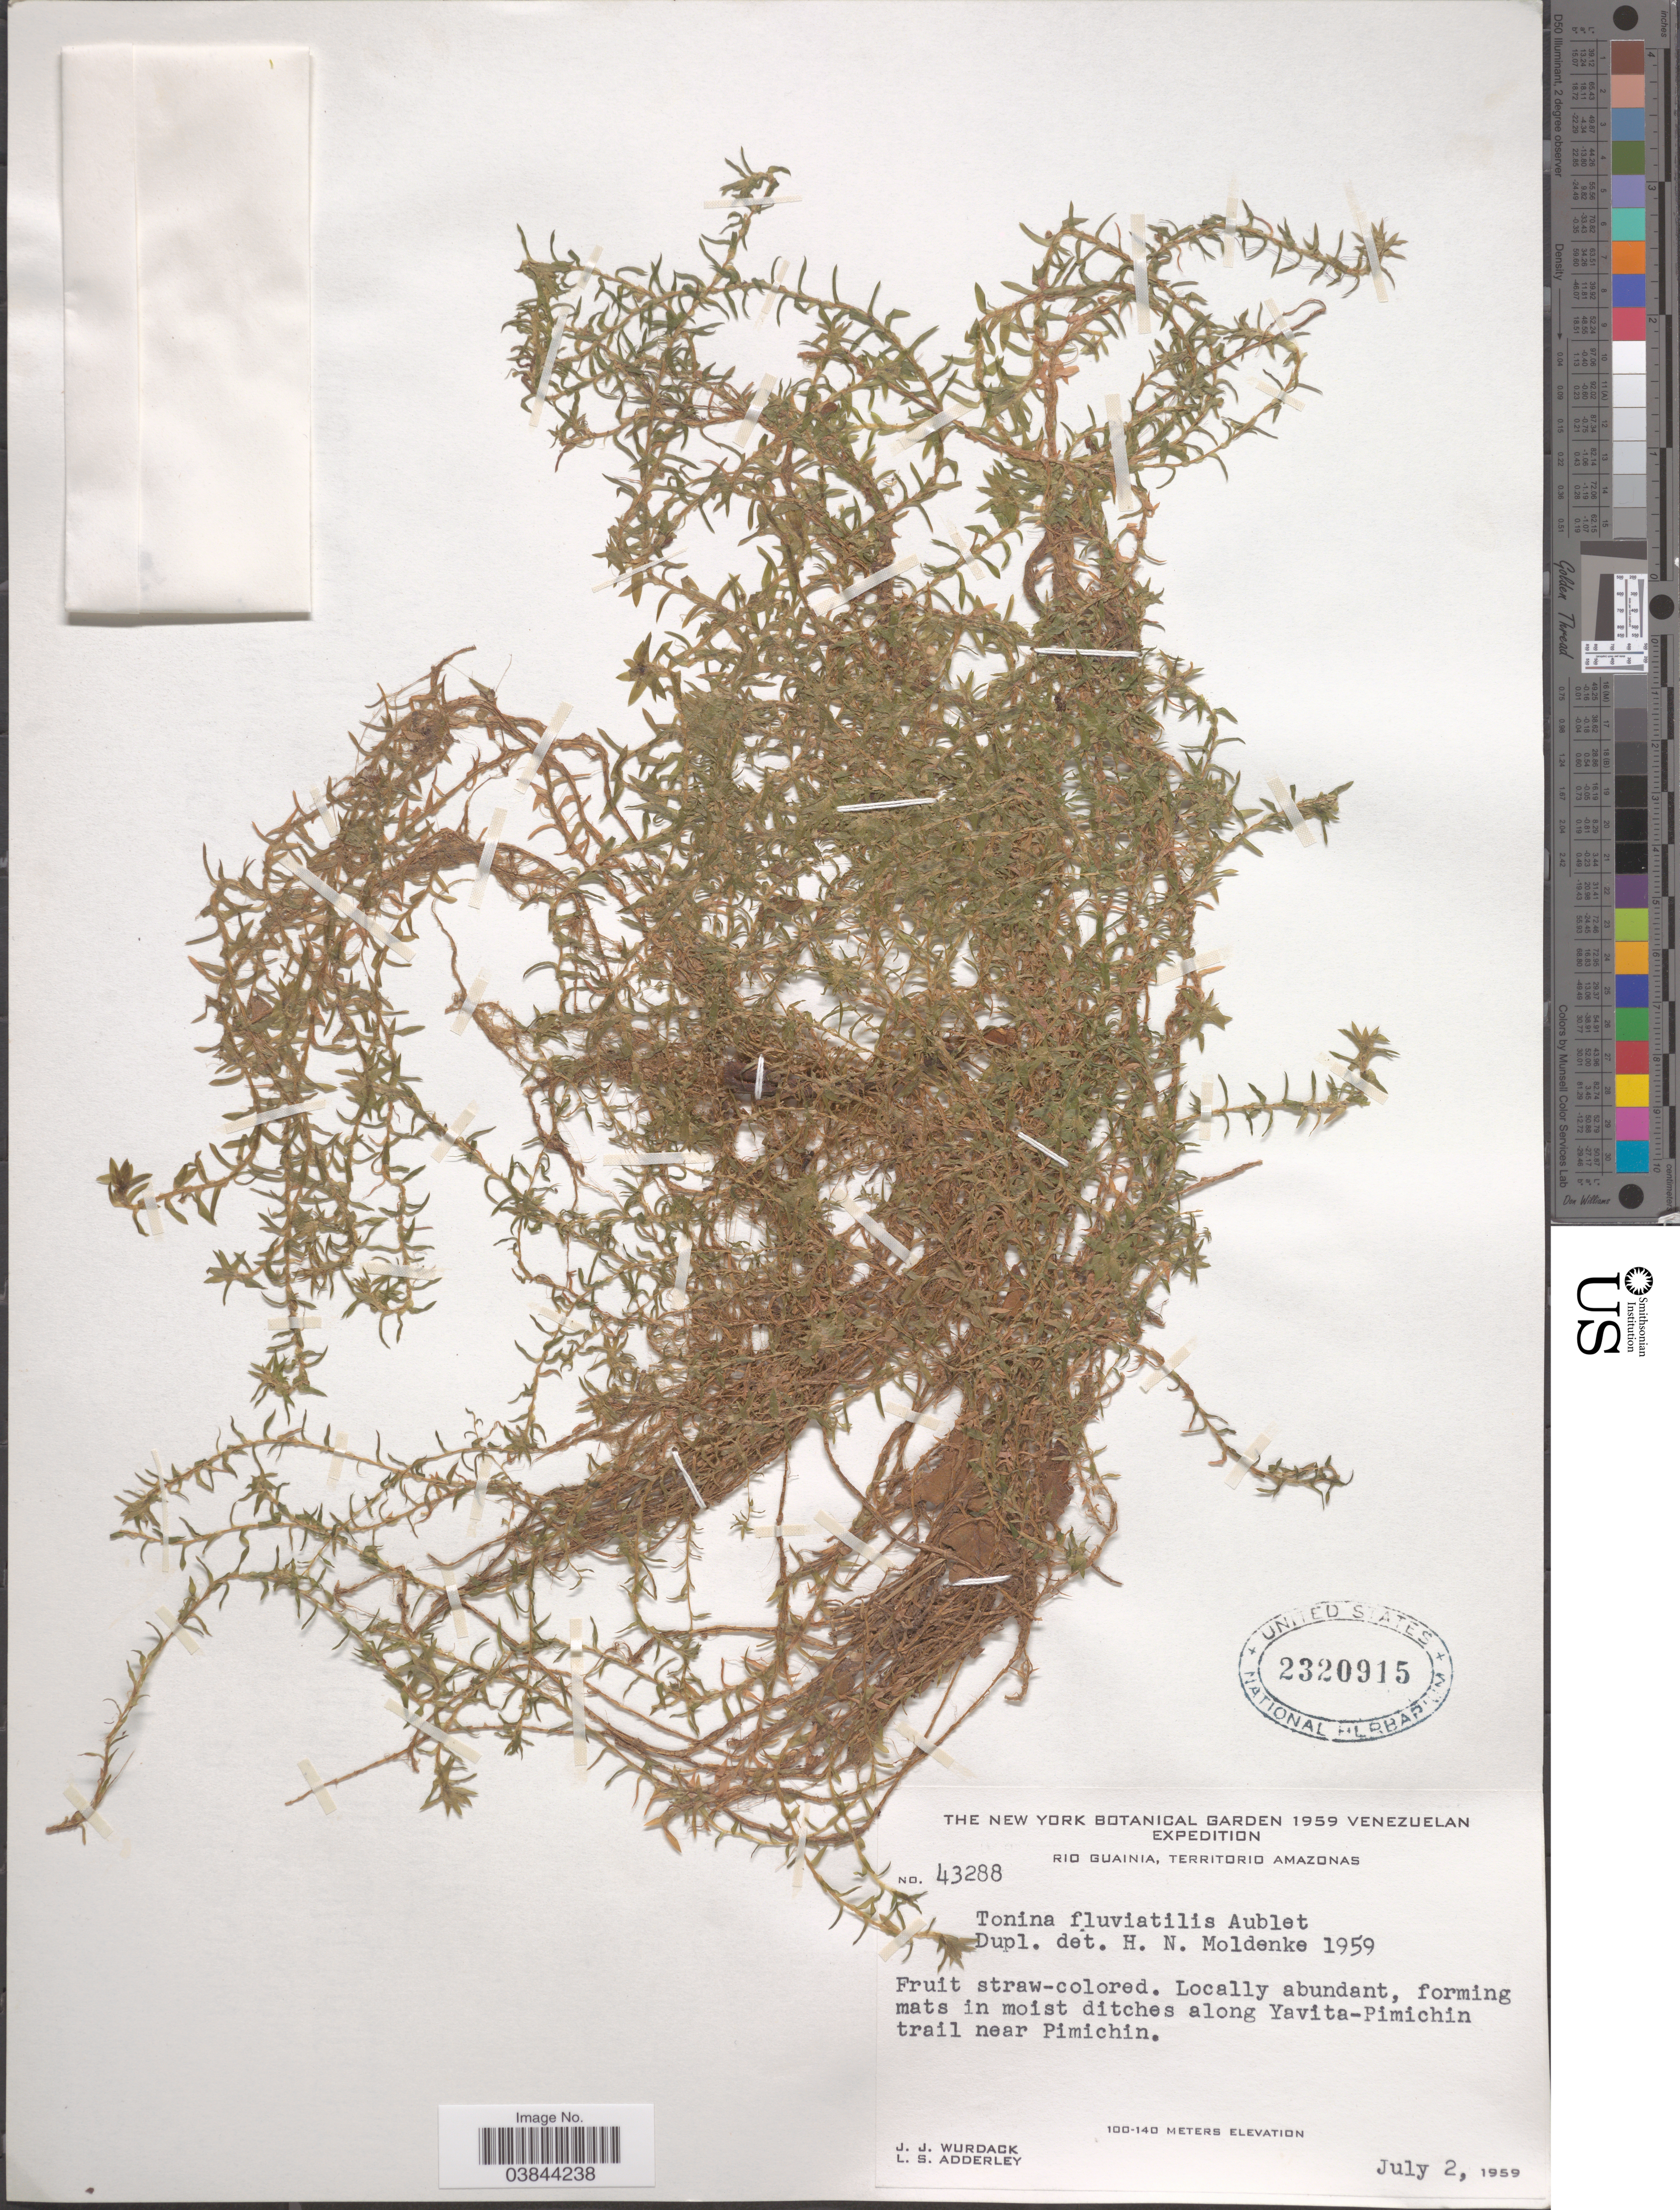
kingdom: Plantae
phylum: Tracheophyta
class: Liliopsida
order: Poales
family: Eriocaulaceae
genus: Tonina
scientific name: Tonina fluviatilis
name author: Aubl.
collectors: J. J. Wurdack & L. S. Adderley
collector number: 43288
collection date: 1959-07-02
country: Venezuela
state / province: Amazonas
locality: Río Guainia. Along Yavita-Pimichin trail near Pimichin.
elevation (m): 100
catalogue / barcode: US 2320915